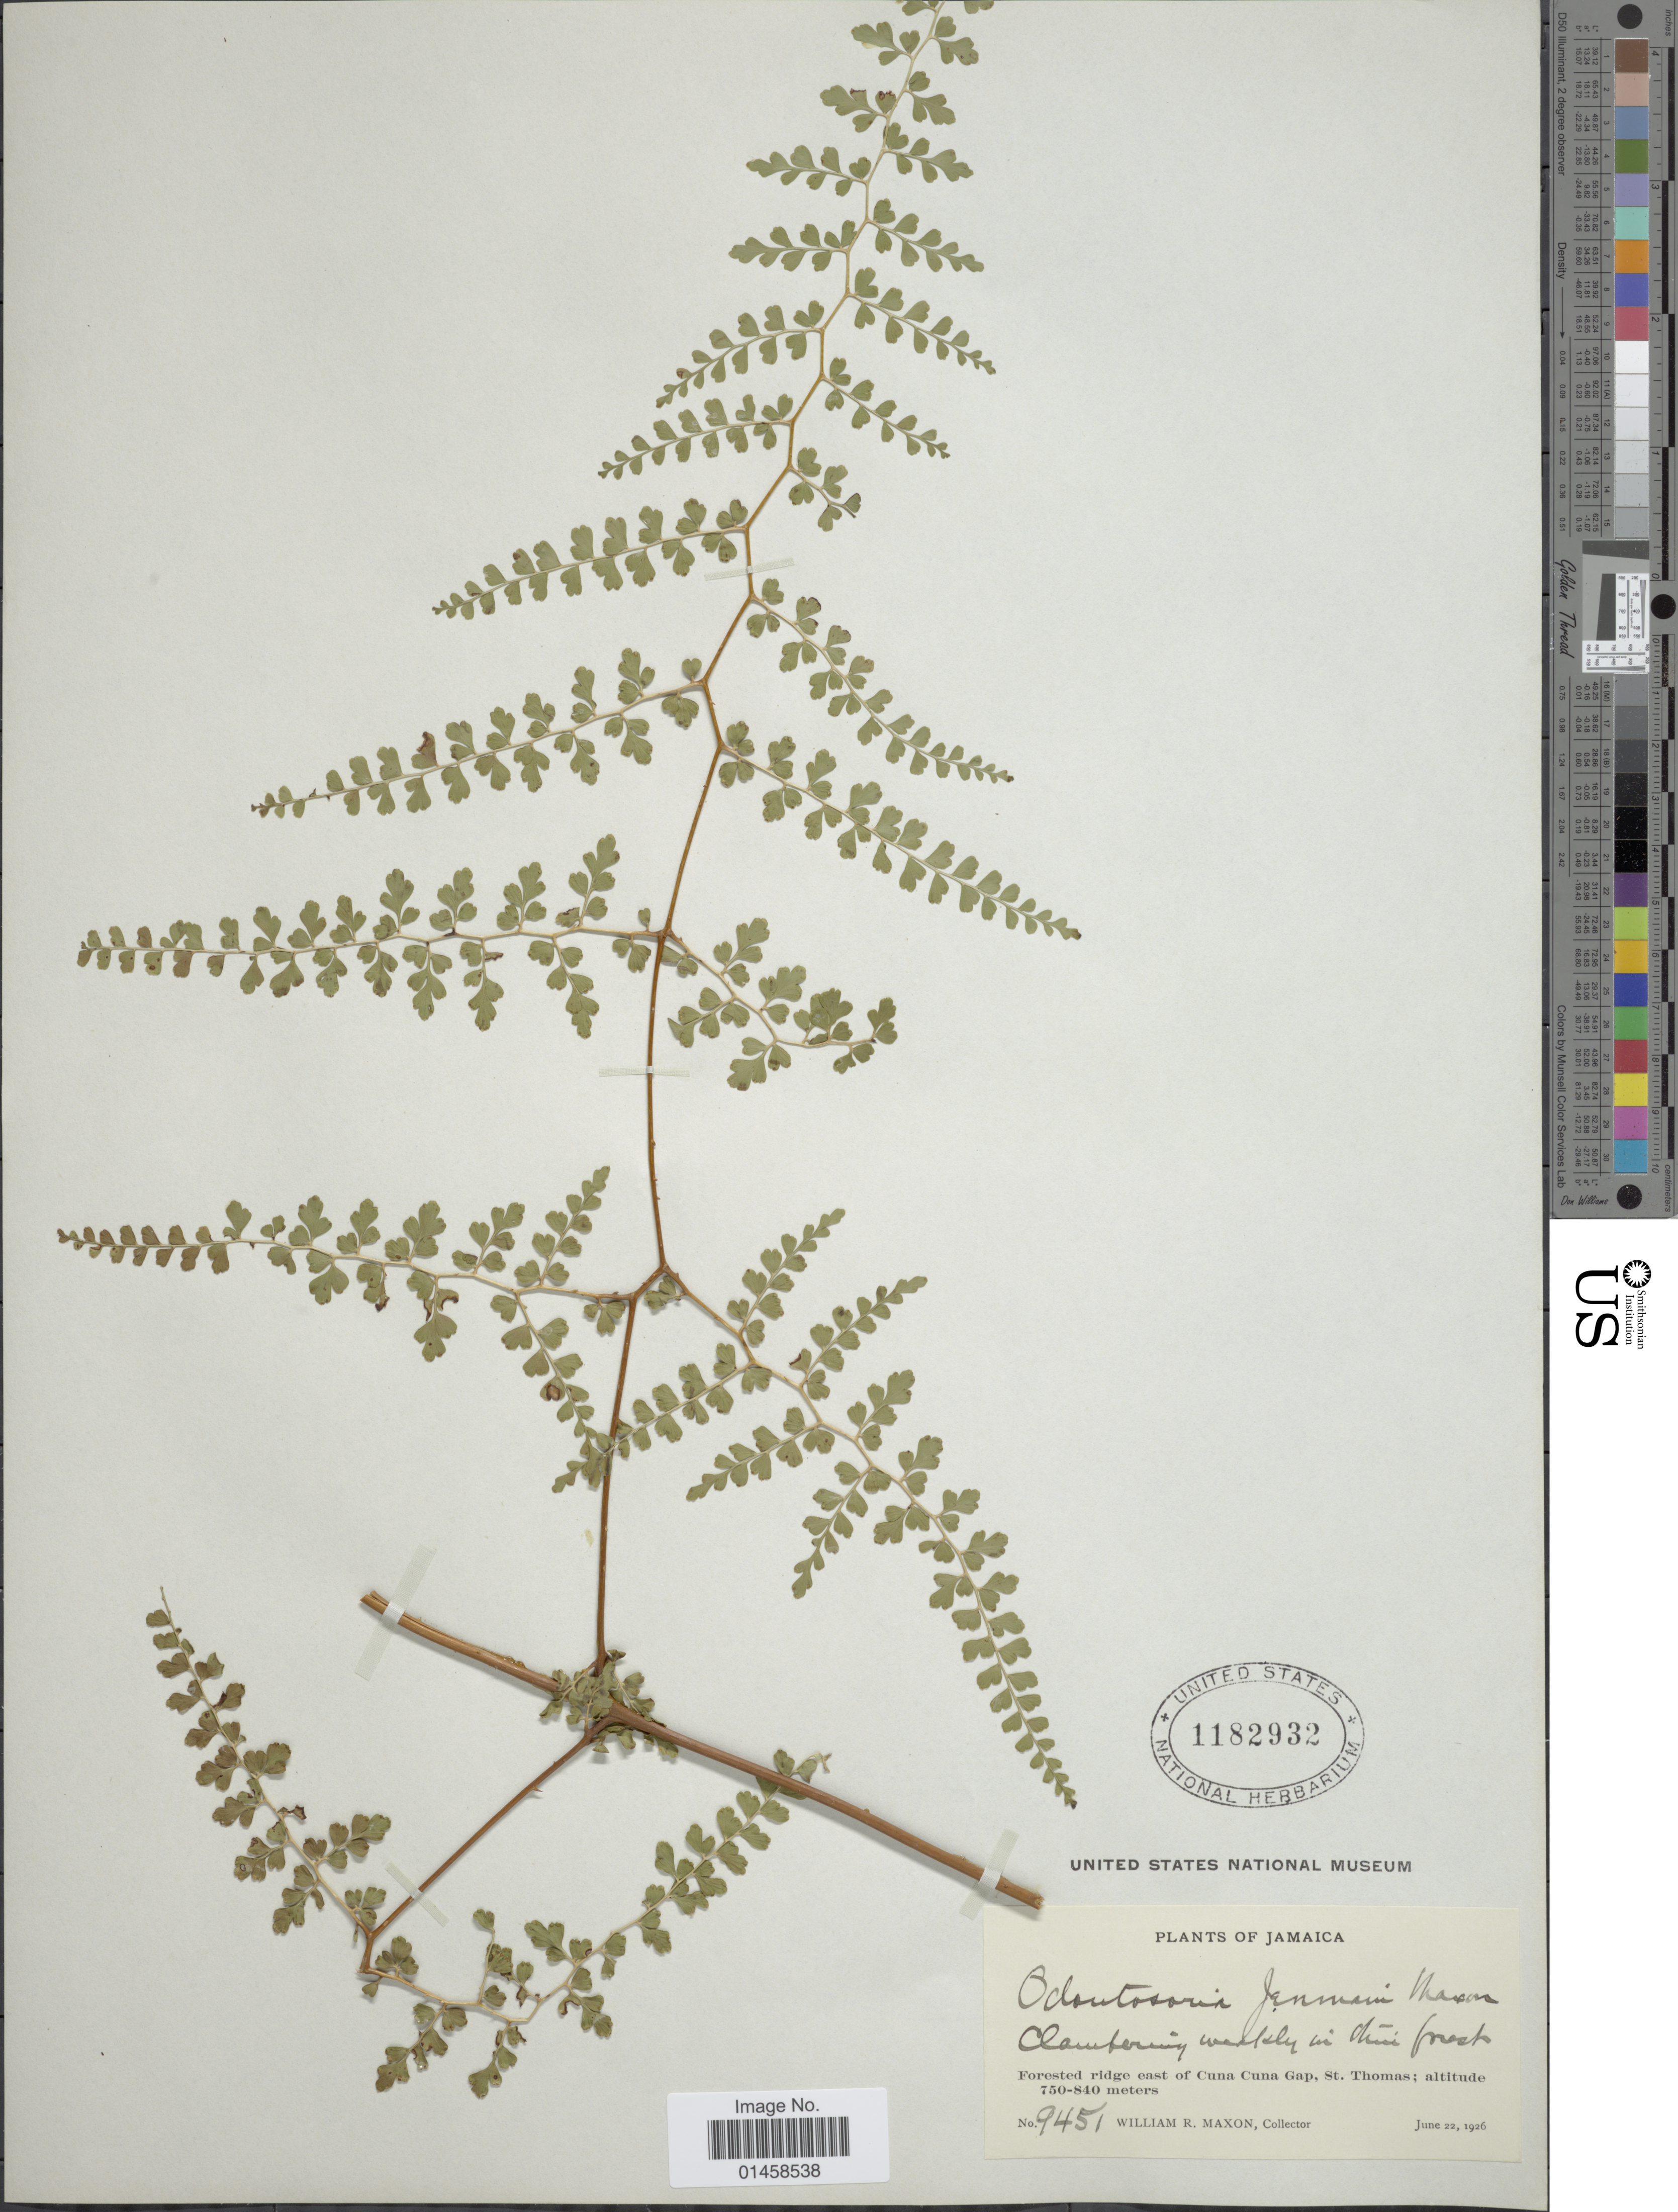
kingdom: Plantae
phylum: Tracheophyta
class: Polypodiopsida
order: Polypodiales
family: Lindsaeaceae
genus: Odontosoria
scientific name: Odontosoria jenmanii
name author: Maxon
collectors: W. R. Maxon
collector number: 9451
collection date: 1926-06-22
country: Jamaica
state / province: Saint Thomas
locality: Forested ridge east of Cuna Cuna Gap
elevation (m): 750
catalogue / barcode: US 1182932